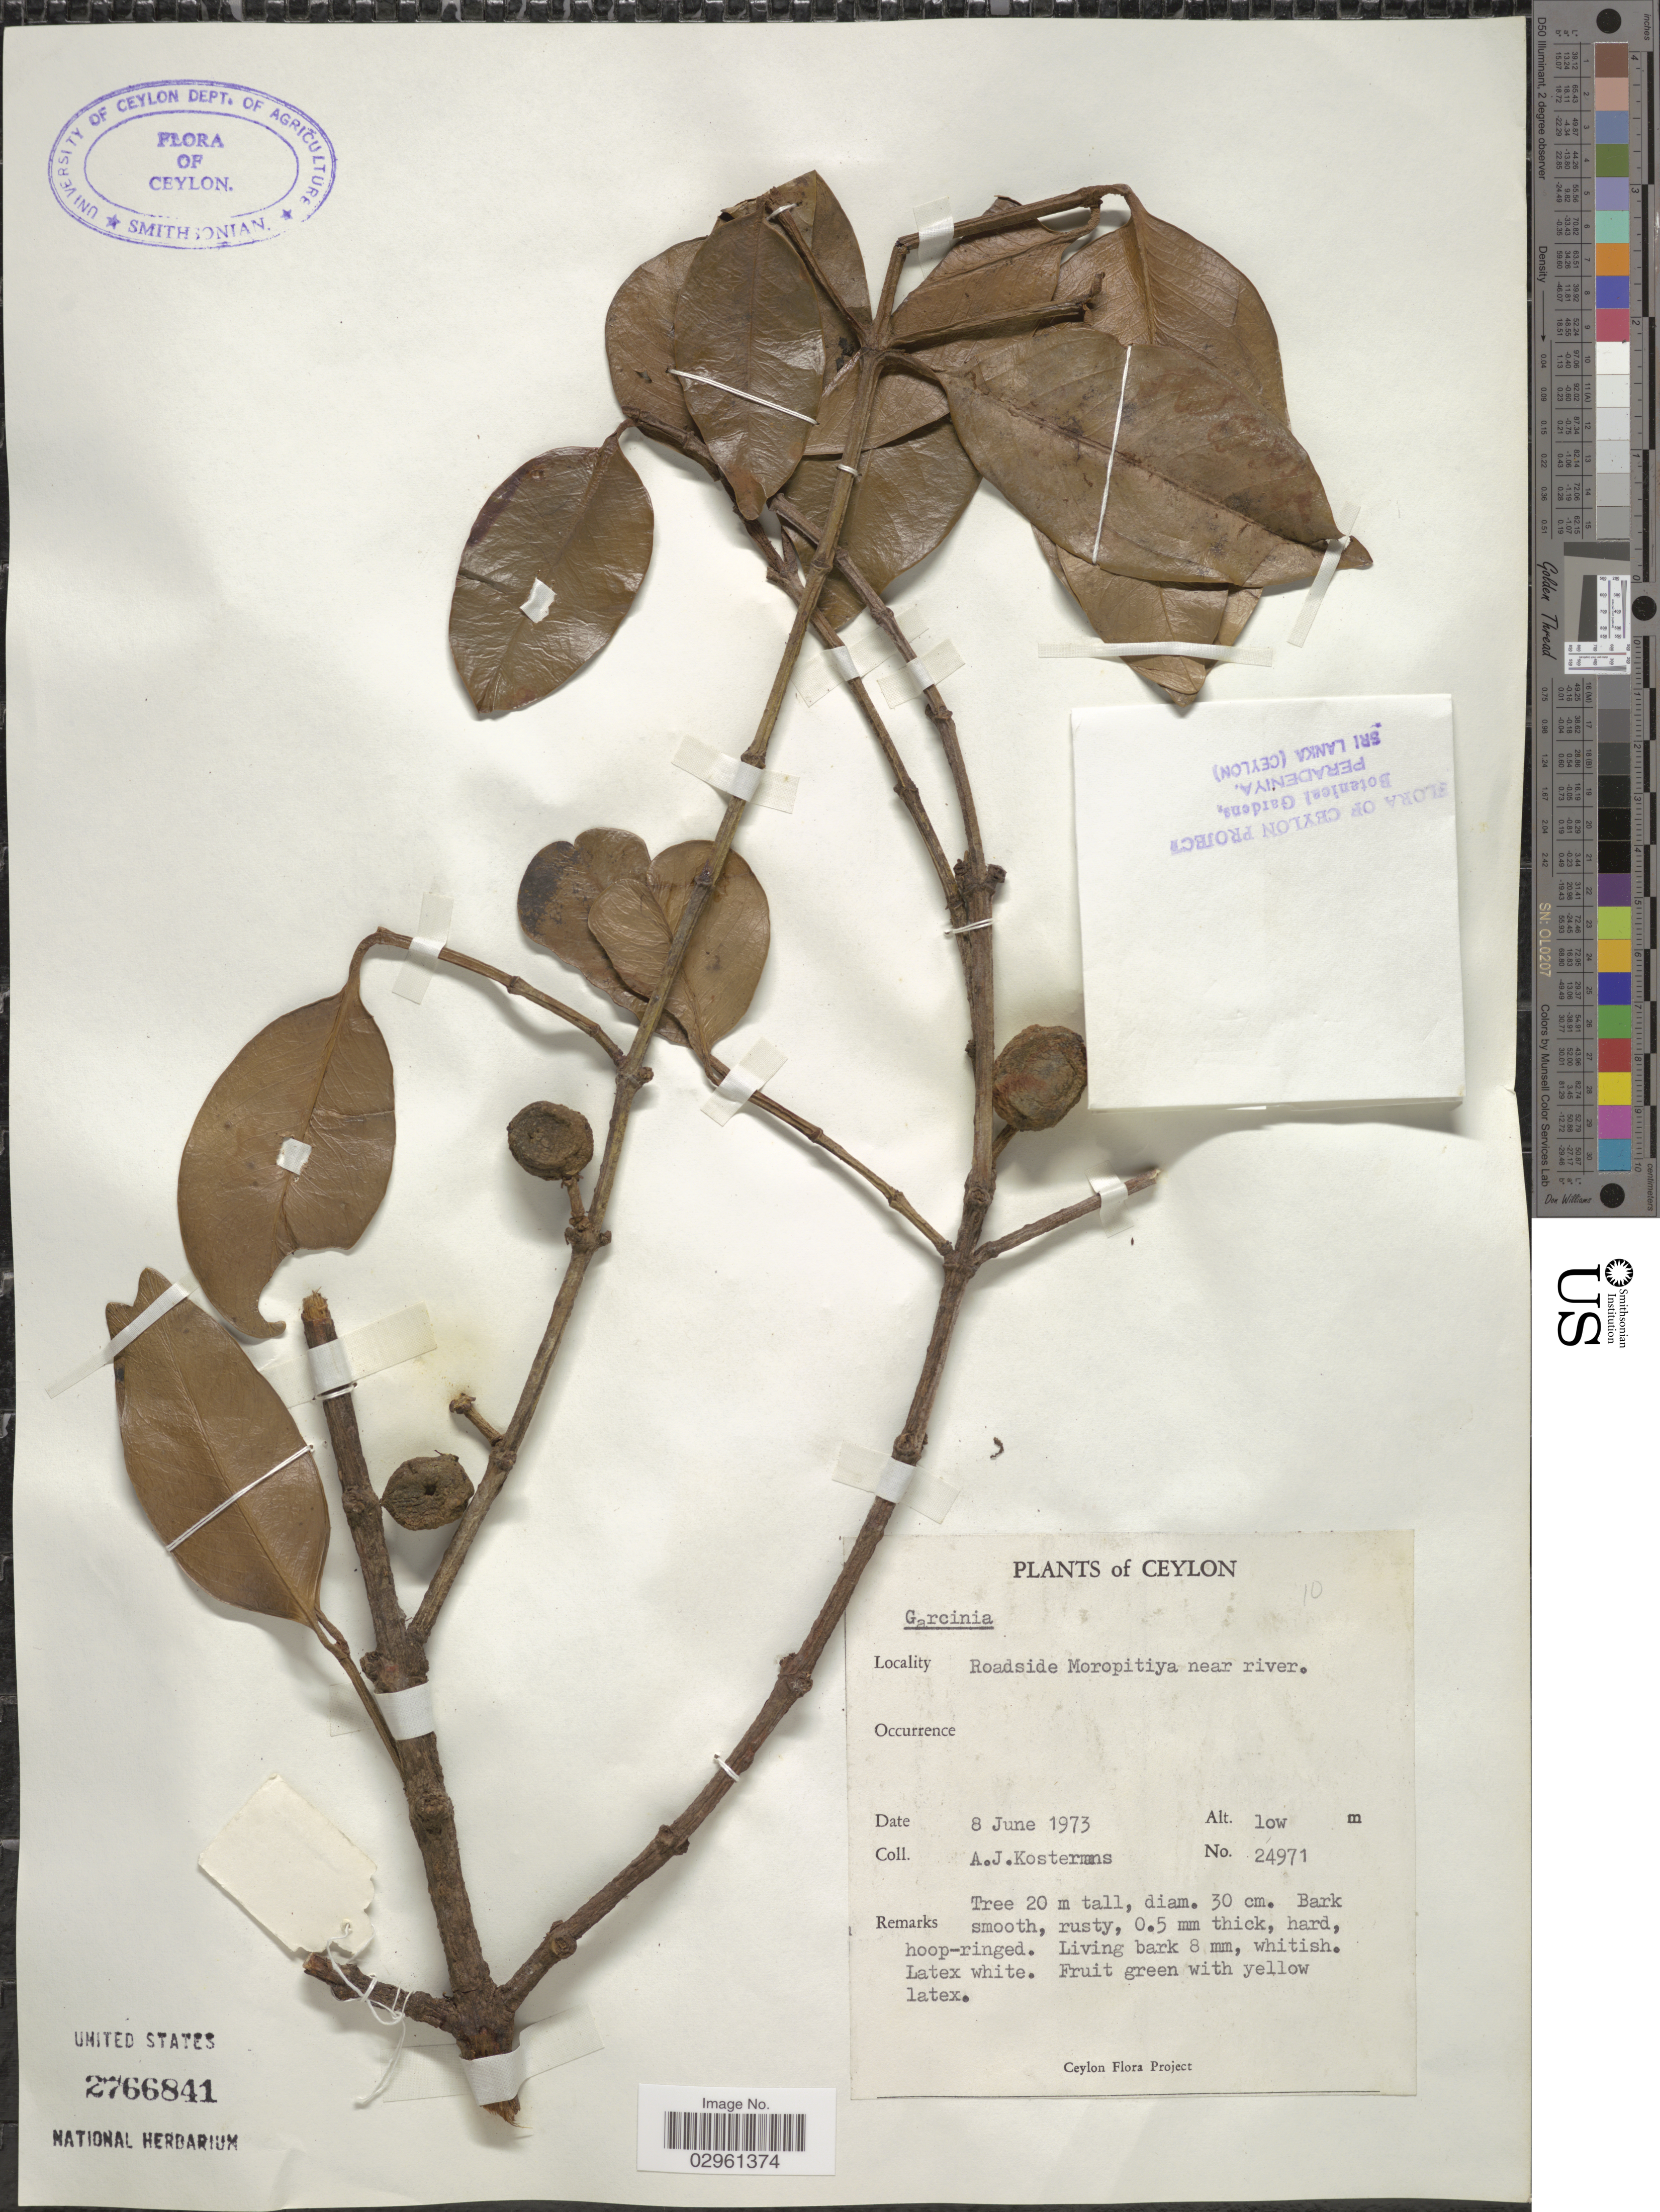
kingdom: Plantae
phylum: Tracheophyta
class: Magnoliopsida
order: Malpighiales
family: Clusiaceae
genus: Garcinia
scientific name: Garcinia sp.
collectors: A. J. G. Kostermans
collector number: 24971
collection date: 1973-06-08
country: Sri Lanka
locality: Ceylon. Roadside Moropitiya near river.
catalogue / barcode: US 2766841